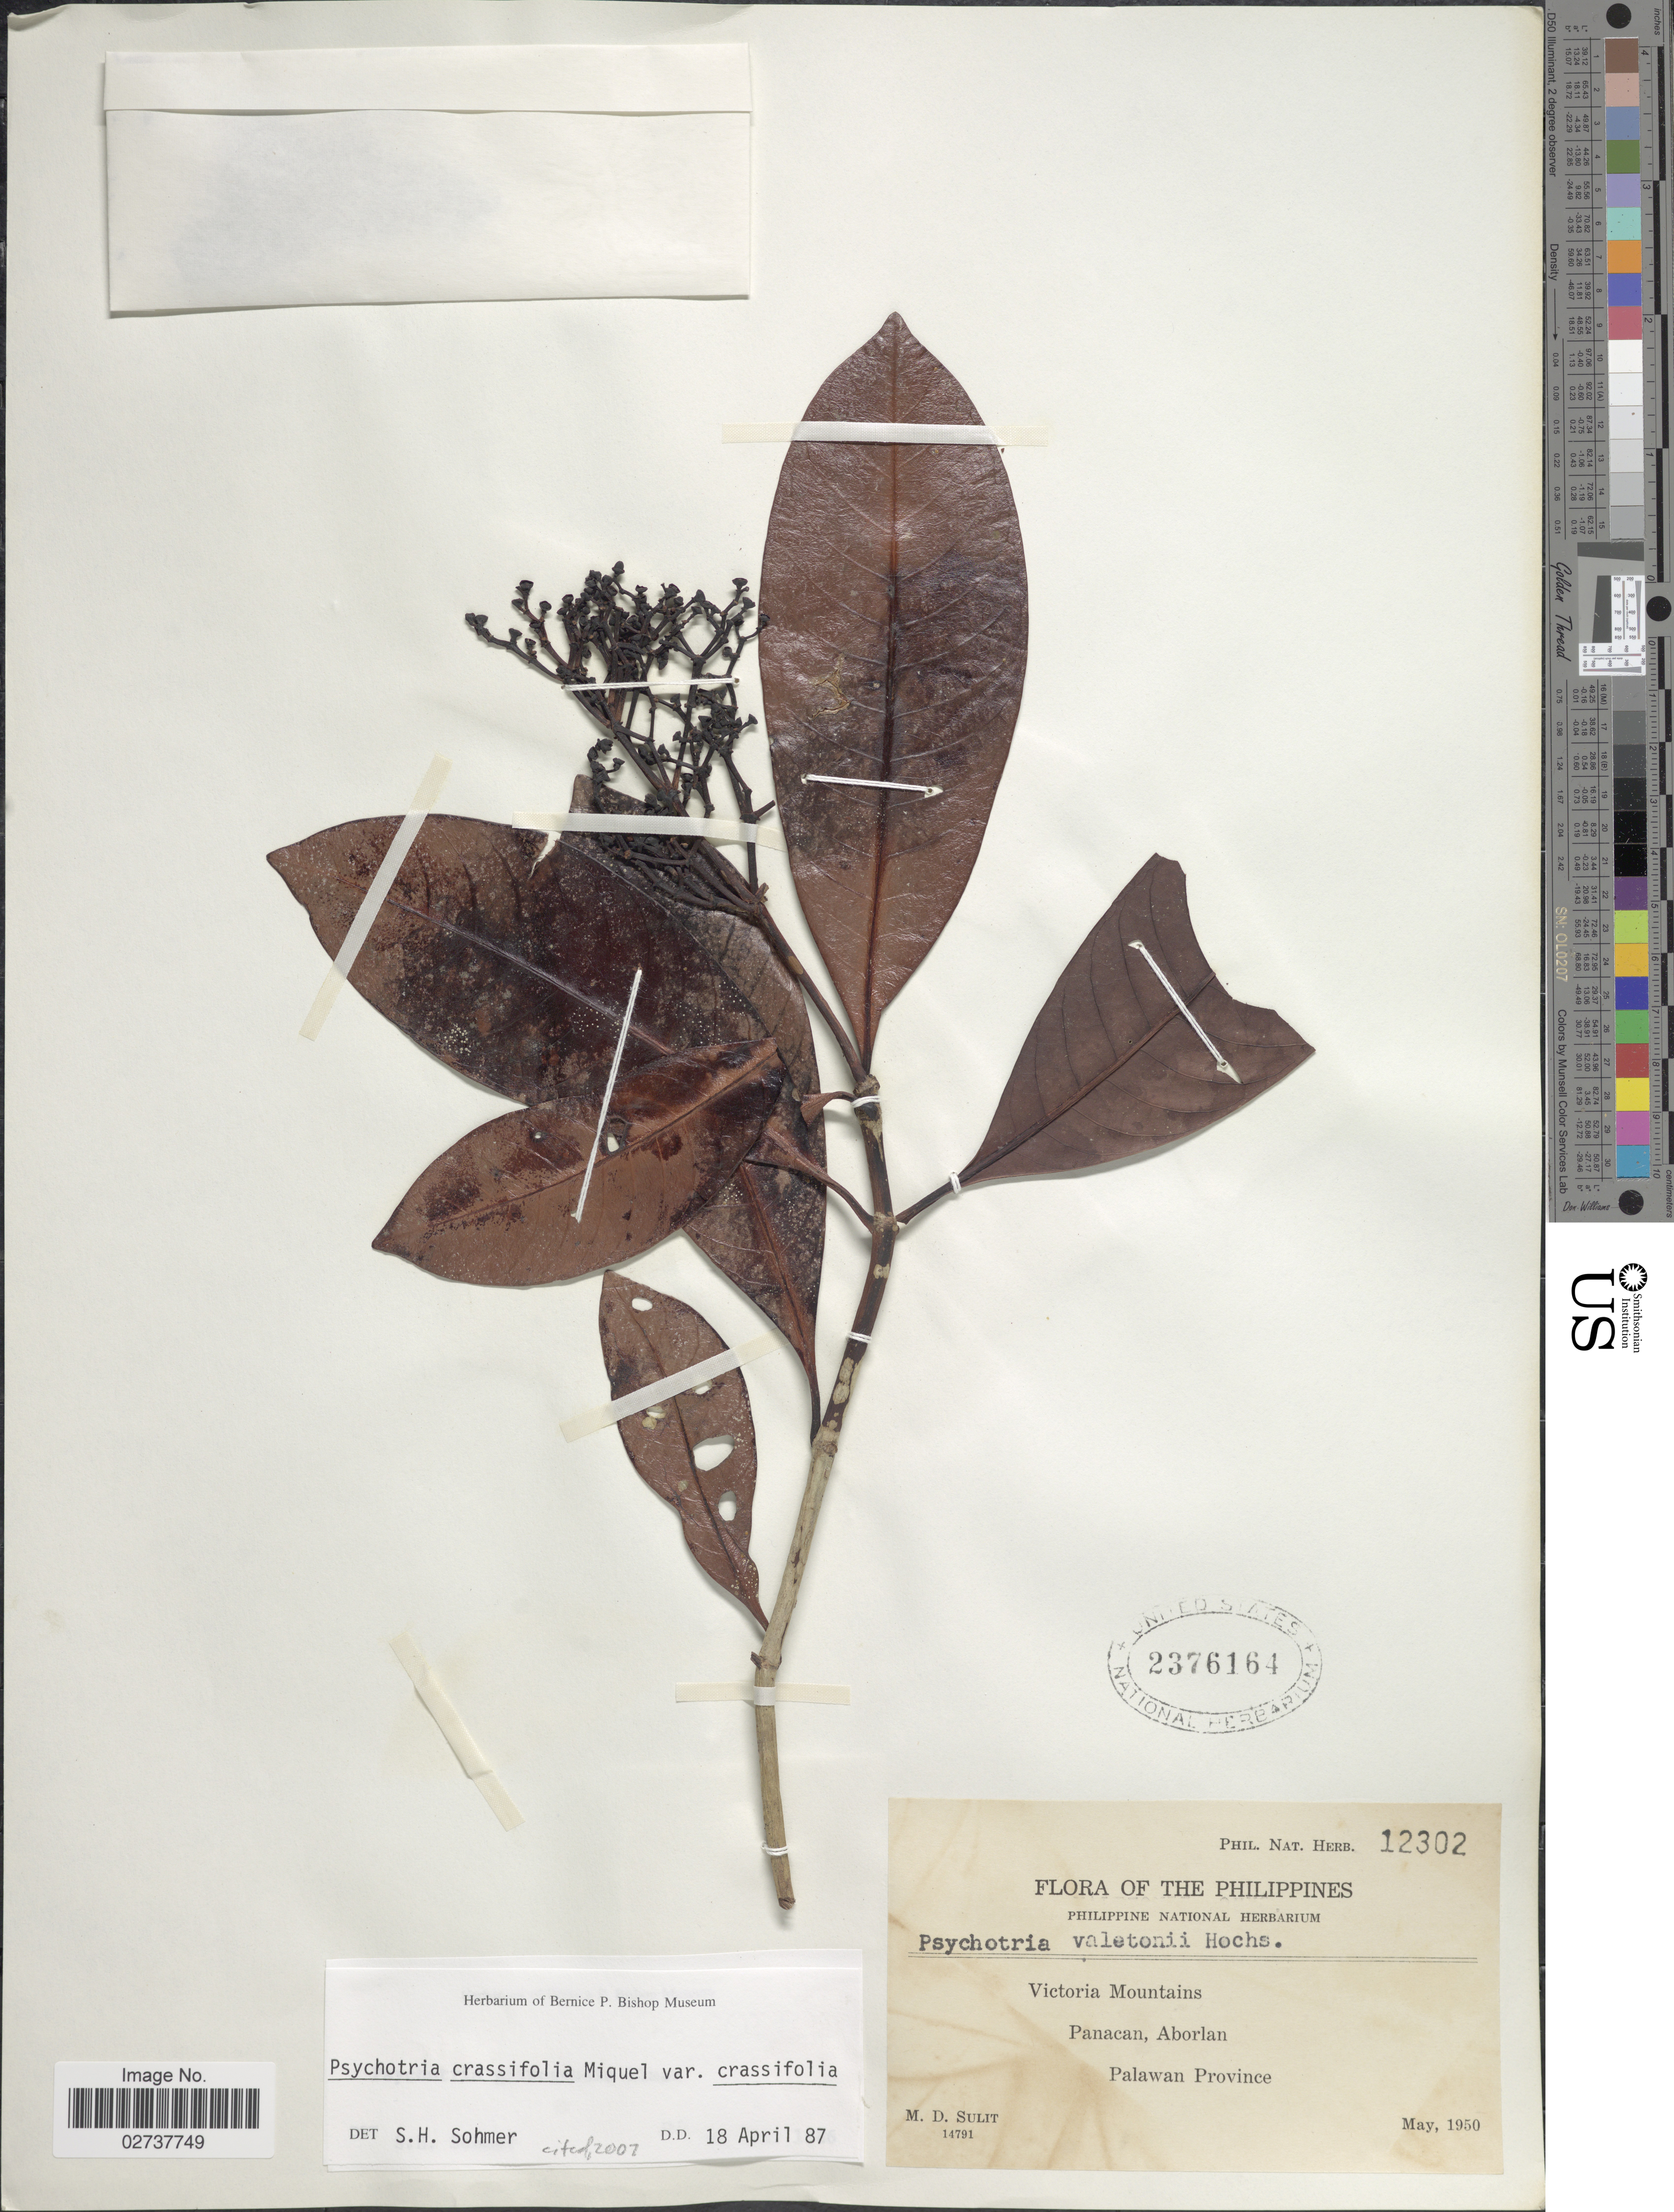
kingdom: Plantae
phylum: Tracheophyta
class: Magnoliopsida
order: Gentianales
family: Rubiaceae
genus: Psychotria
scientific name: Psychotria crassifolia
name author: Miq.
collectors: M. Sulit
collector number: Phil. Nat. Herb. 12302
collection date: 1950-05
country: Philippines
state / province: Mimaropa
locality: Victoria Mountains Panacan, Aborlan, Palawan Province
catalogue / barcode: US 2376164